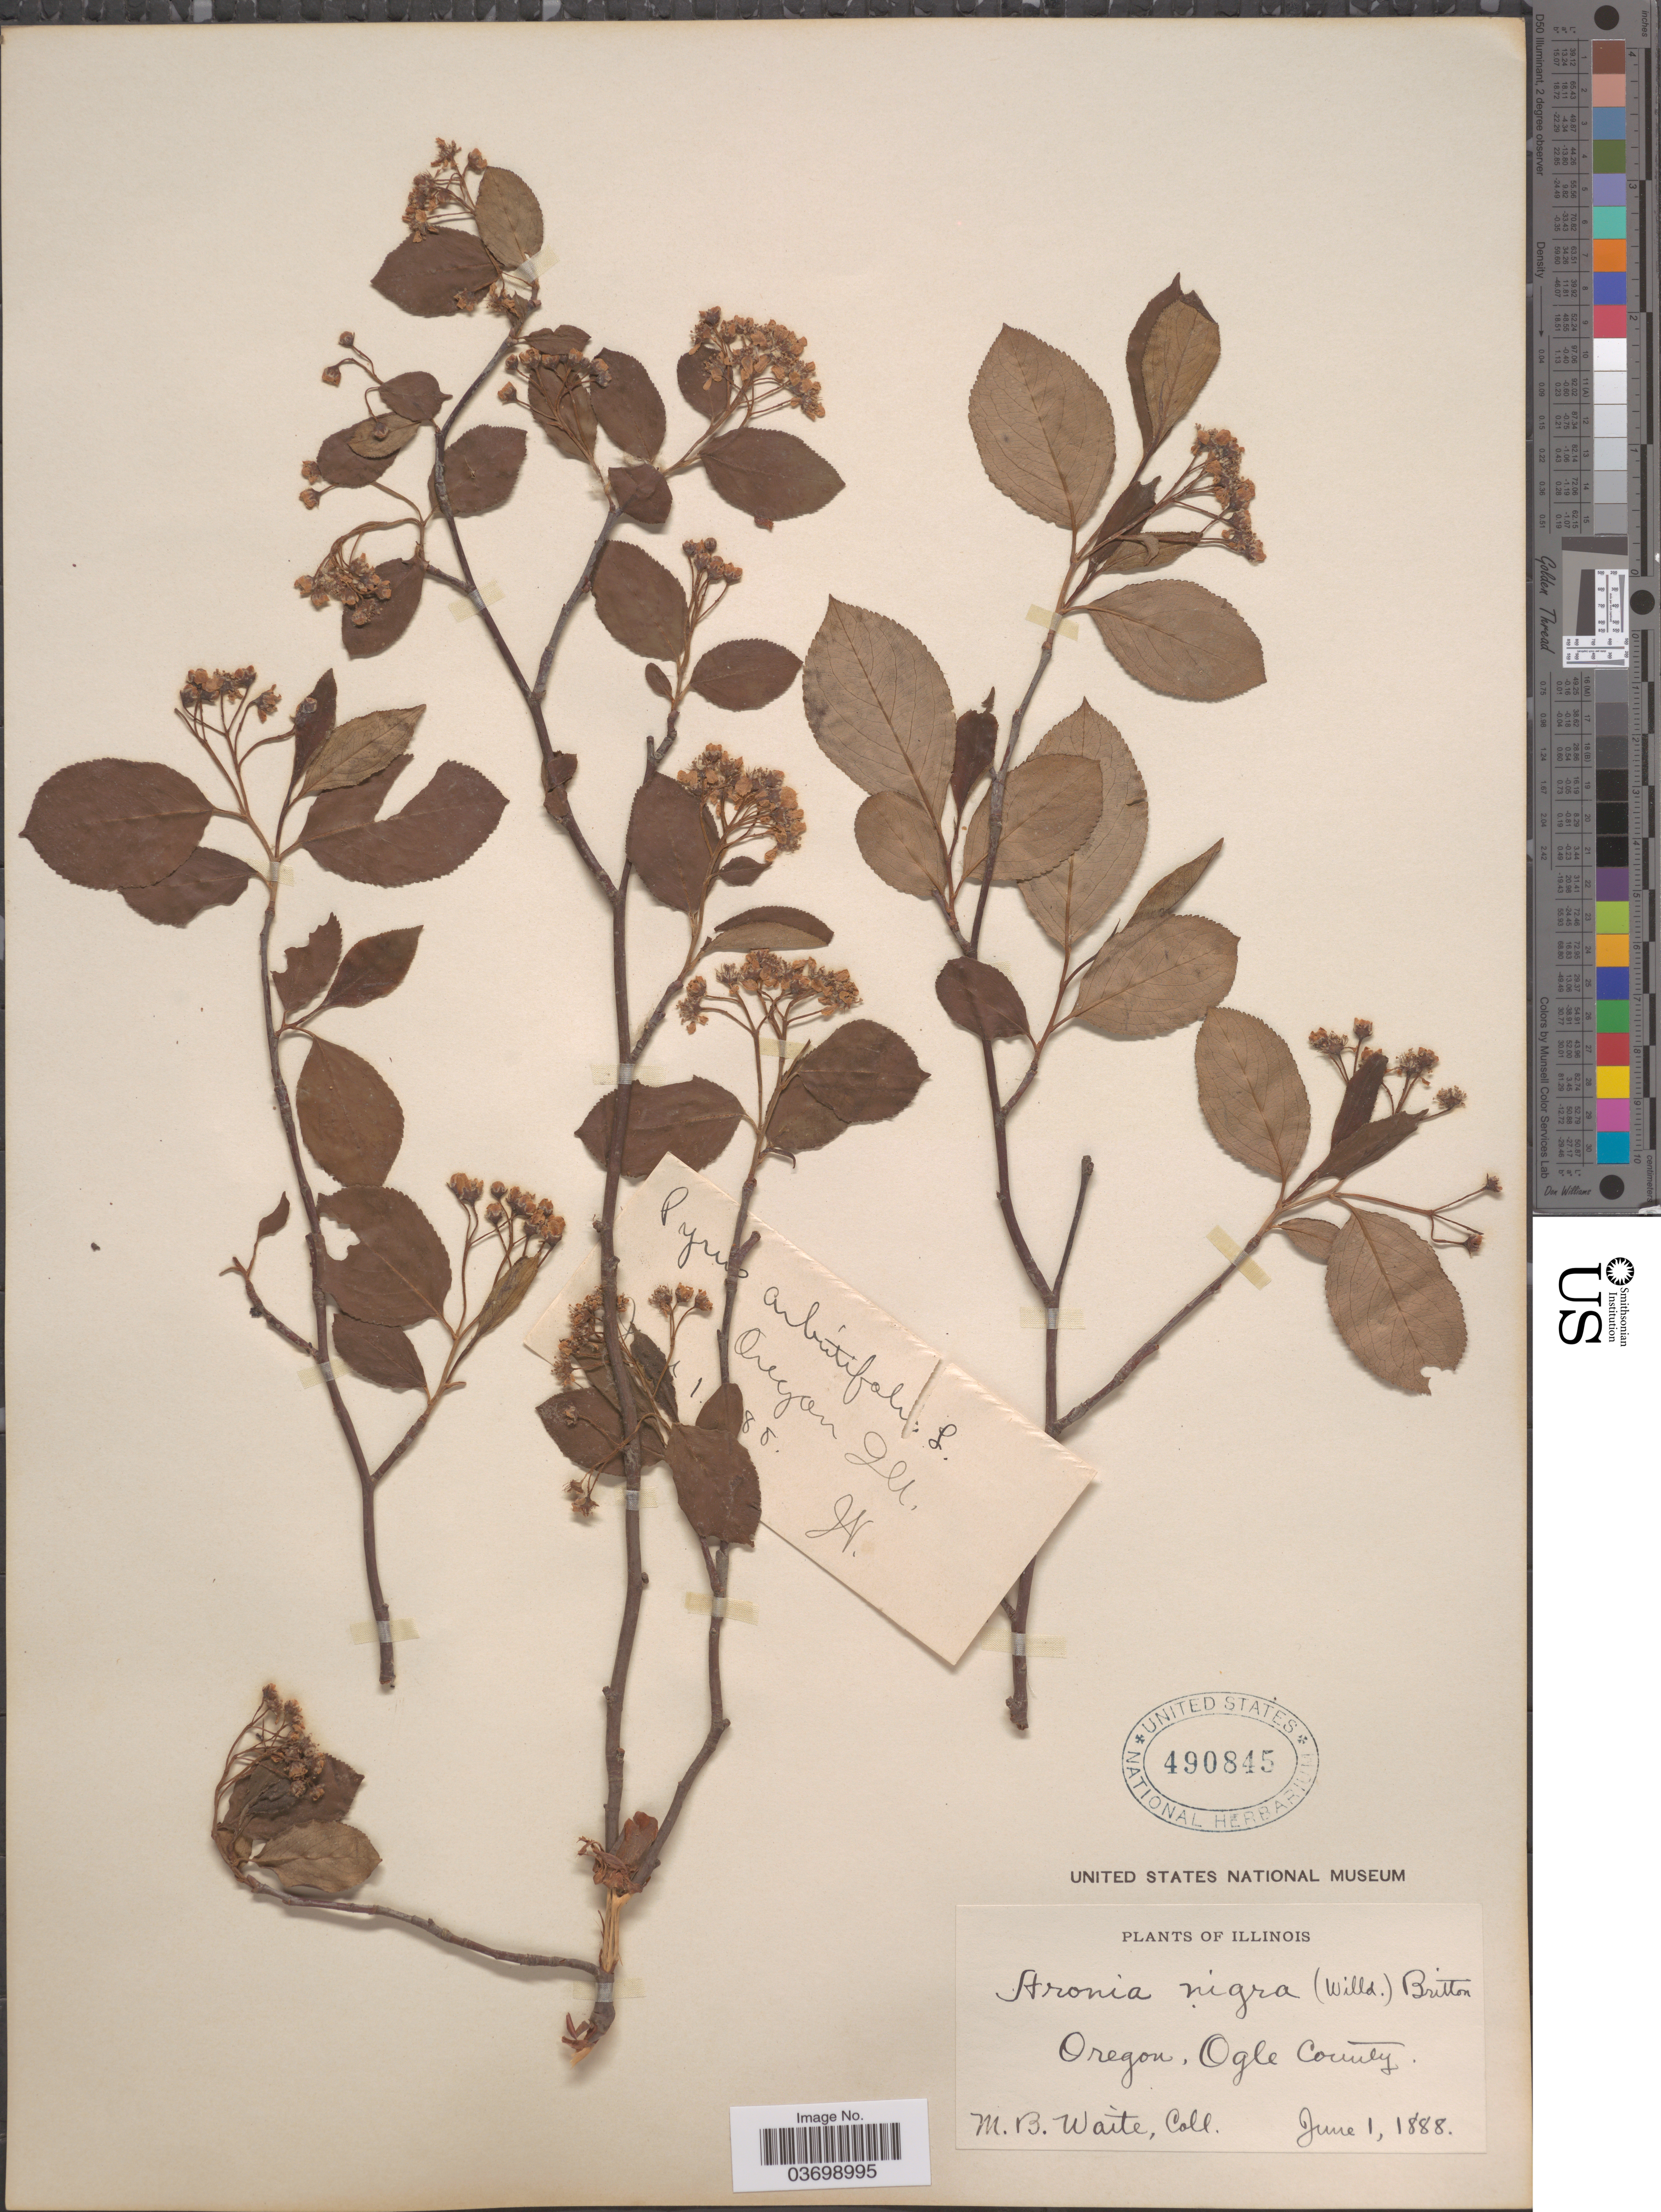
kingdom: Plantae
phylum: Tracheophyta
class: Magnoliopsida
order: Rosales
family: Rosaceae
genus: Aronia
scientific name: Aronia melanocarpa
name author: (Michx.) Elliott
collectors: M. B. Waite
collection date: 1888-06-01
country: United States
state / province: Oregon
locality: Ogle County.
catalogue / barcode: US 490845